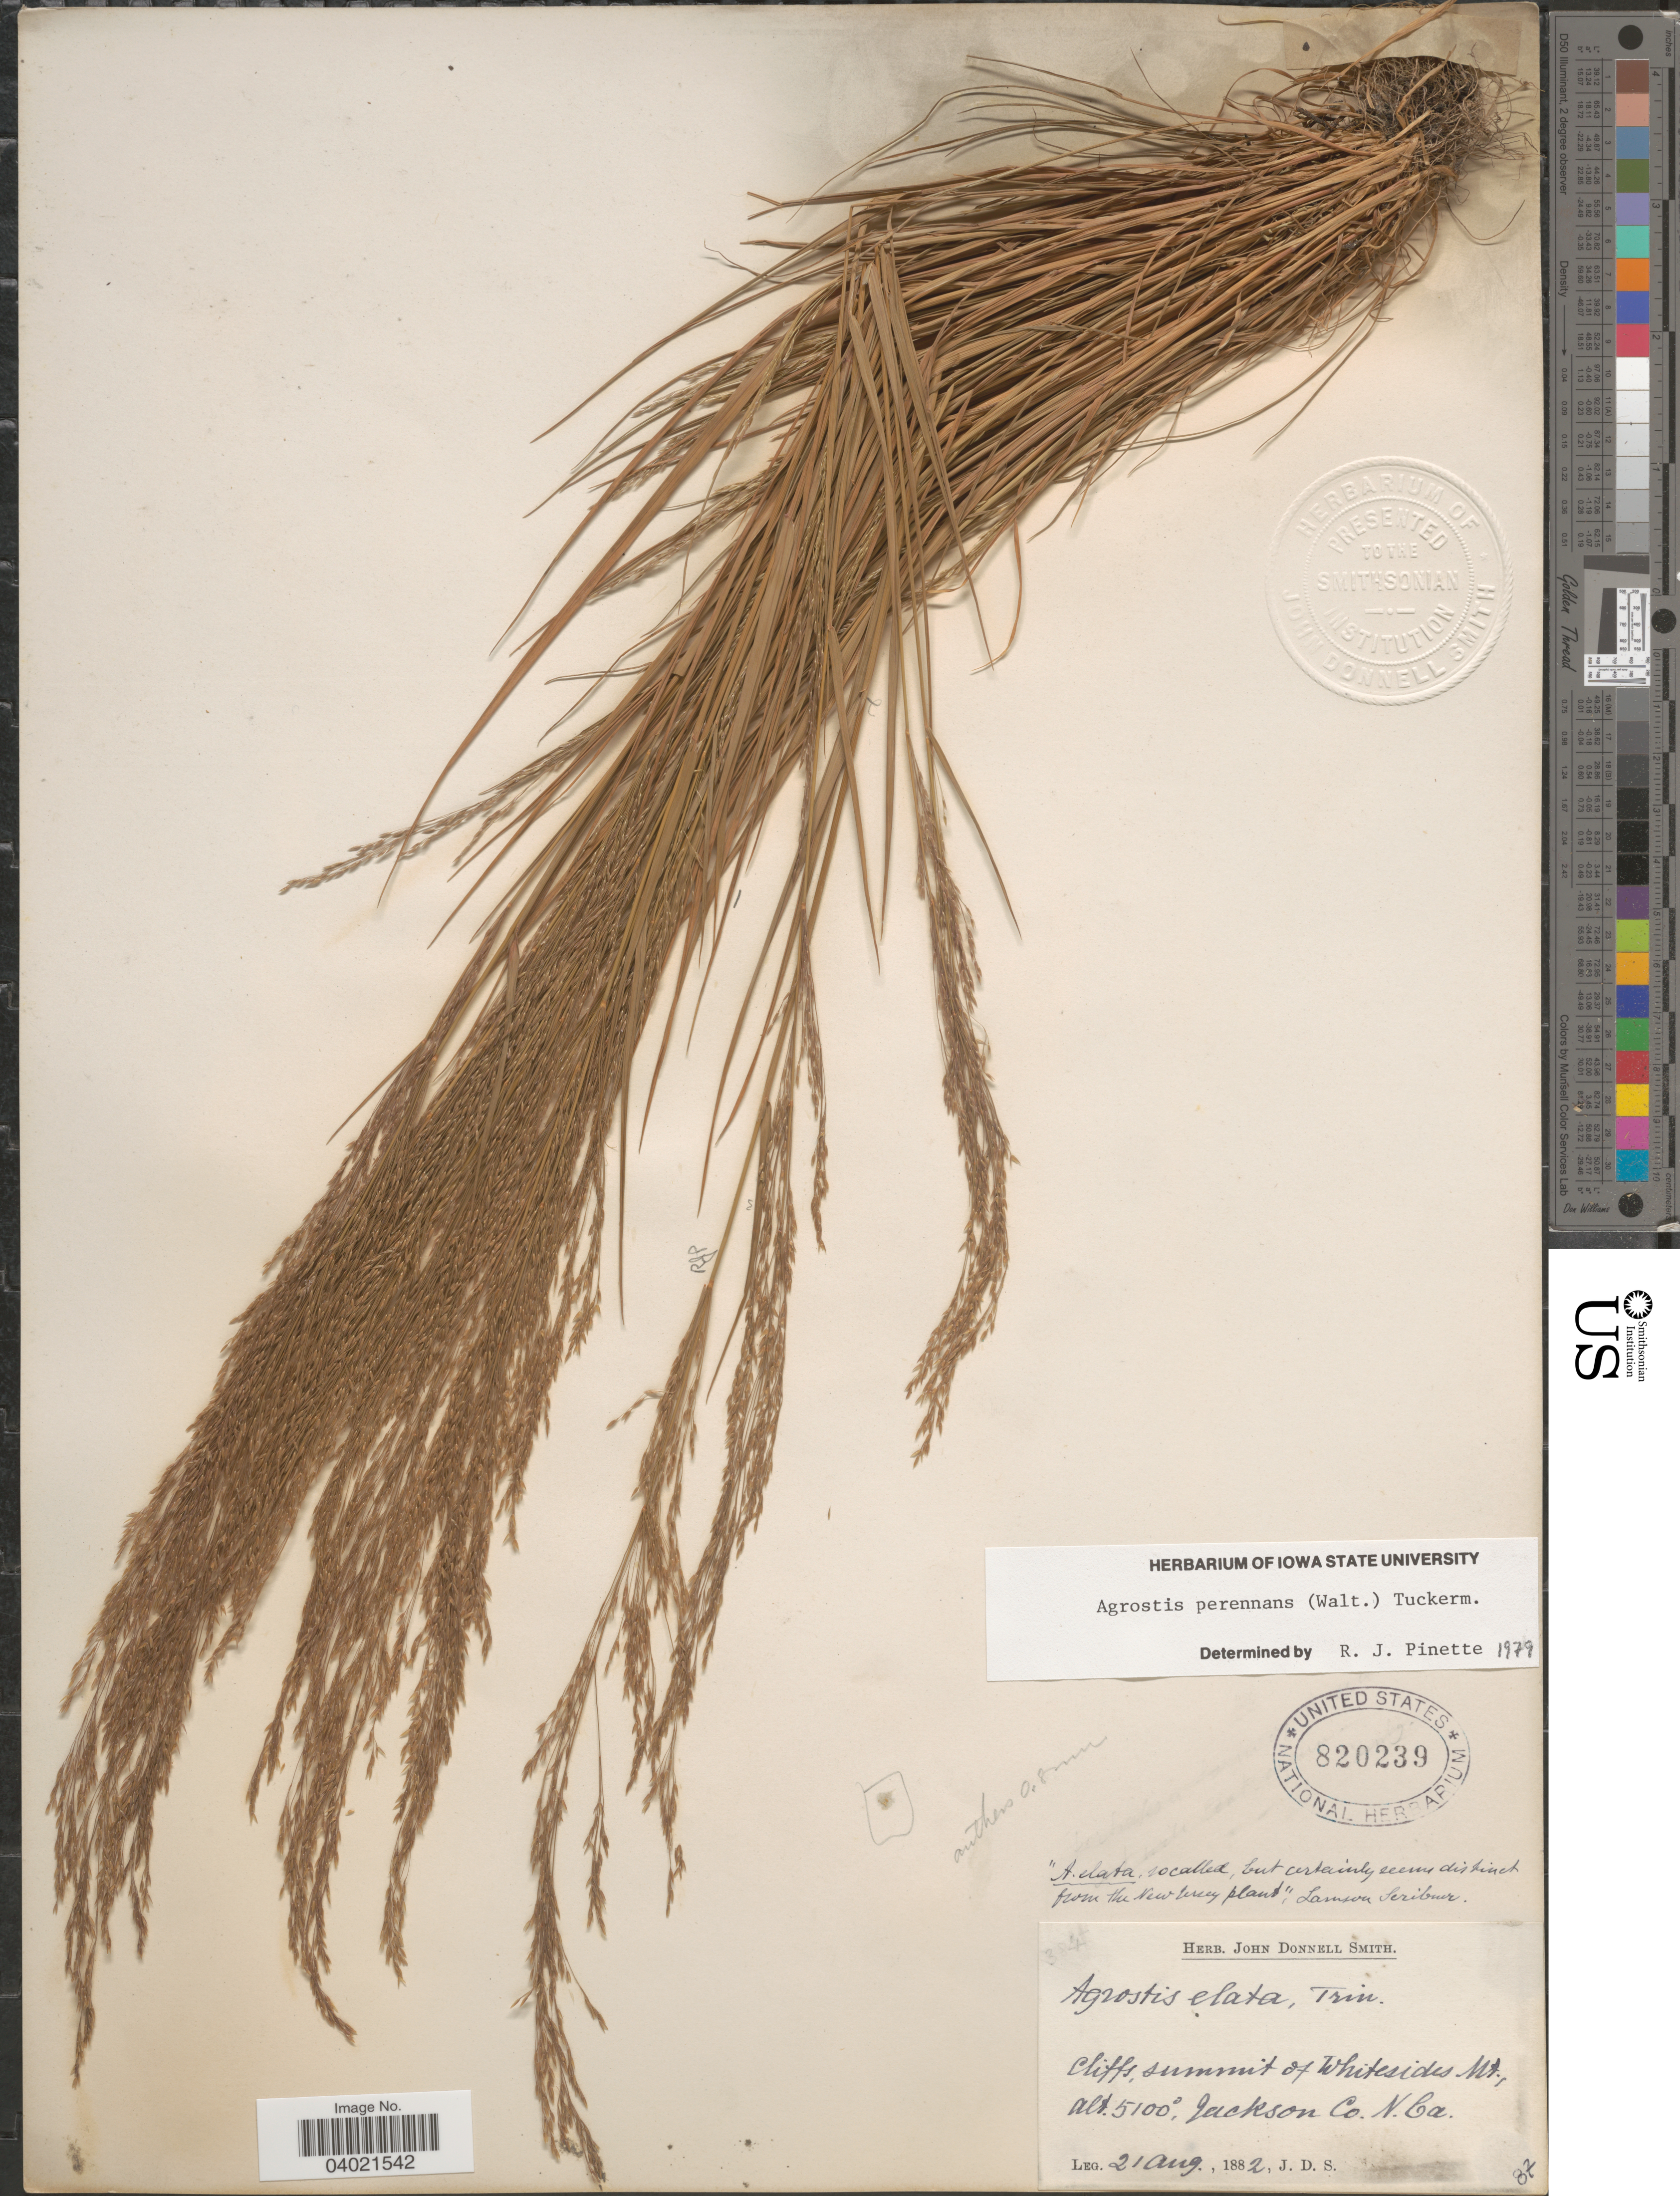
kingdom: Plantae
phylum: Tracheophyta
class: Liliopsida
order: Poales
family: Poaceae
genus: Agrostis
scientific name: Agrostis perennans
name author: (Walter) Tuck.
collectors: J. Donnell Smith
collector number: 87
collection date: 1882-08-21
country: United States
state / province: North Carolina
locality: Cliffs, summit of Whitesides Mt., Jackson Co.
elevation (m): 1554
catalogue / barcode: US 820239